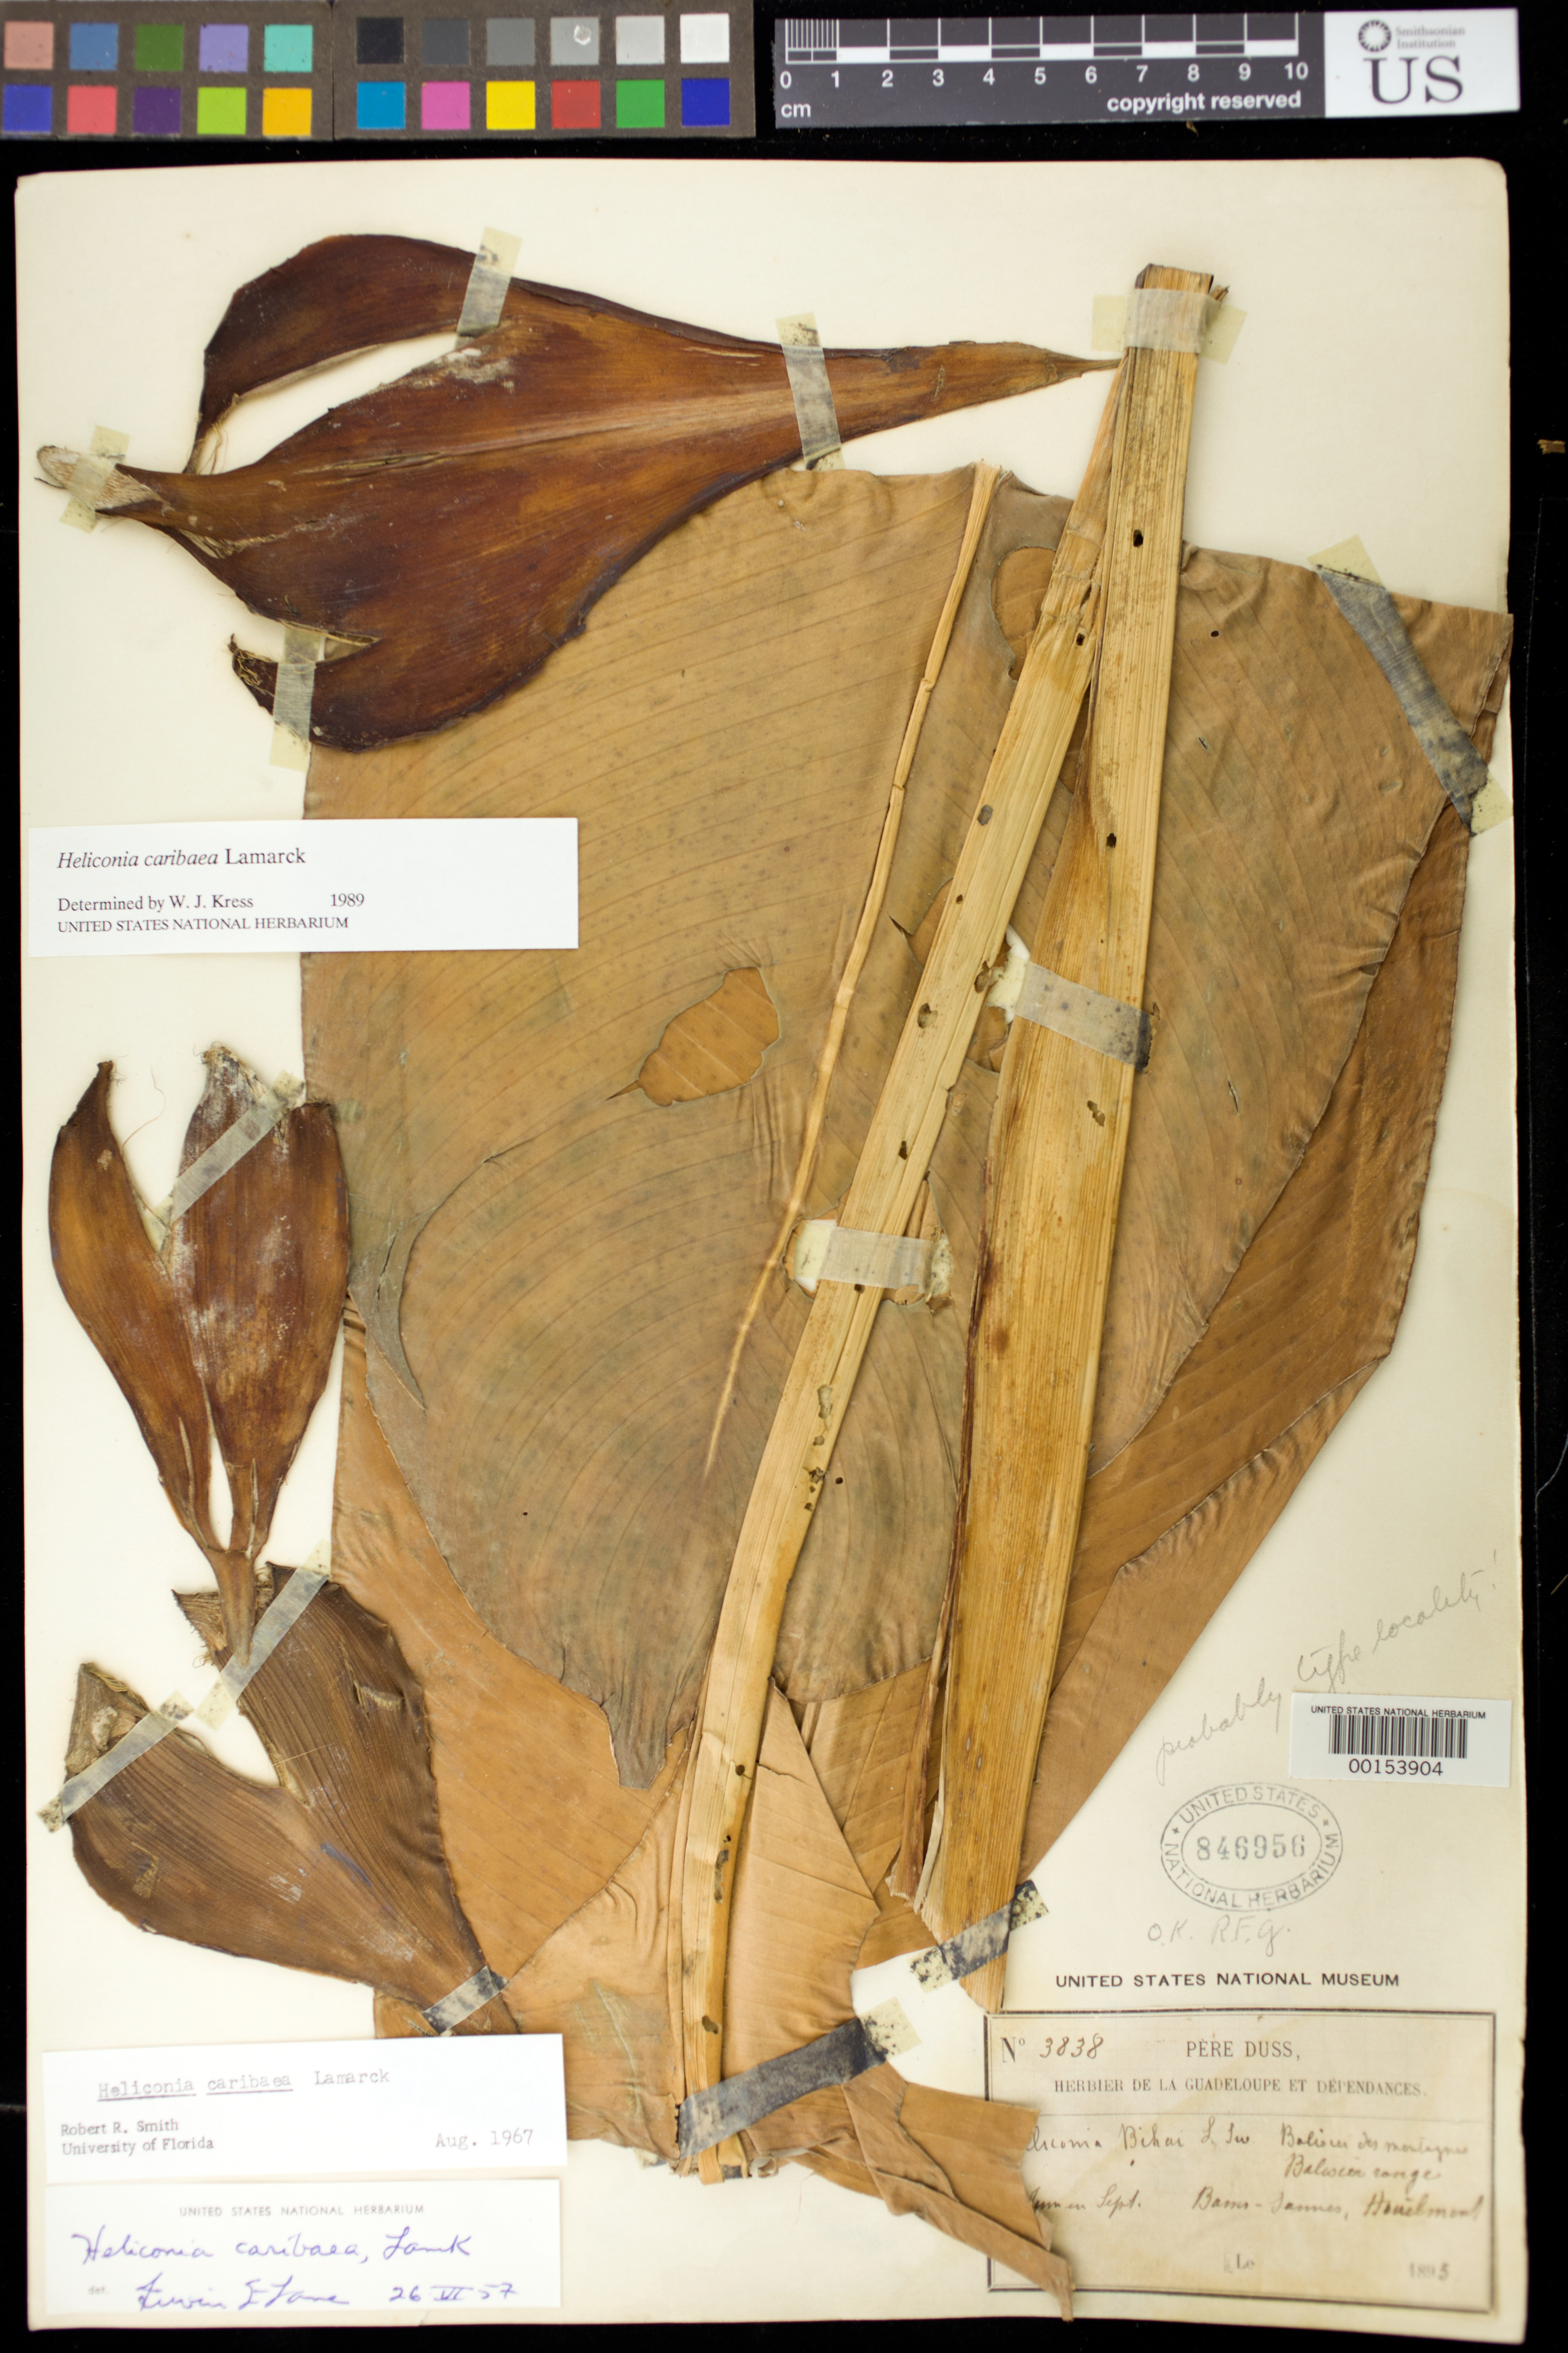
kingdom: Plantae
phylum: Tracheophyta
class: Liliopsida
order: Zingiberales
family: Heliconiaceae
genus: Heliconia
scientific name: Heliconia caribaea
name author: Lam.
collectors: Père Duss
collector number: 3838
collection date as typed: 20 Jun 1895 to -- Sep 1895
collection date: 1895-06-20/1895-09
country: Guadeloupe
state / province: Basse-terre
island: Basse Terre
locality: Bains-jeannes, houilmont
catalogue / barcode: US 846956